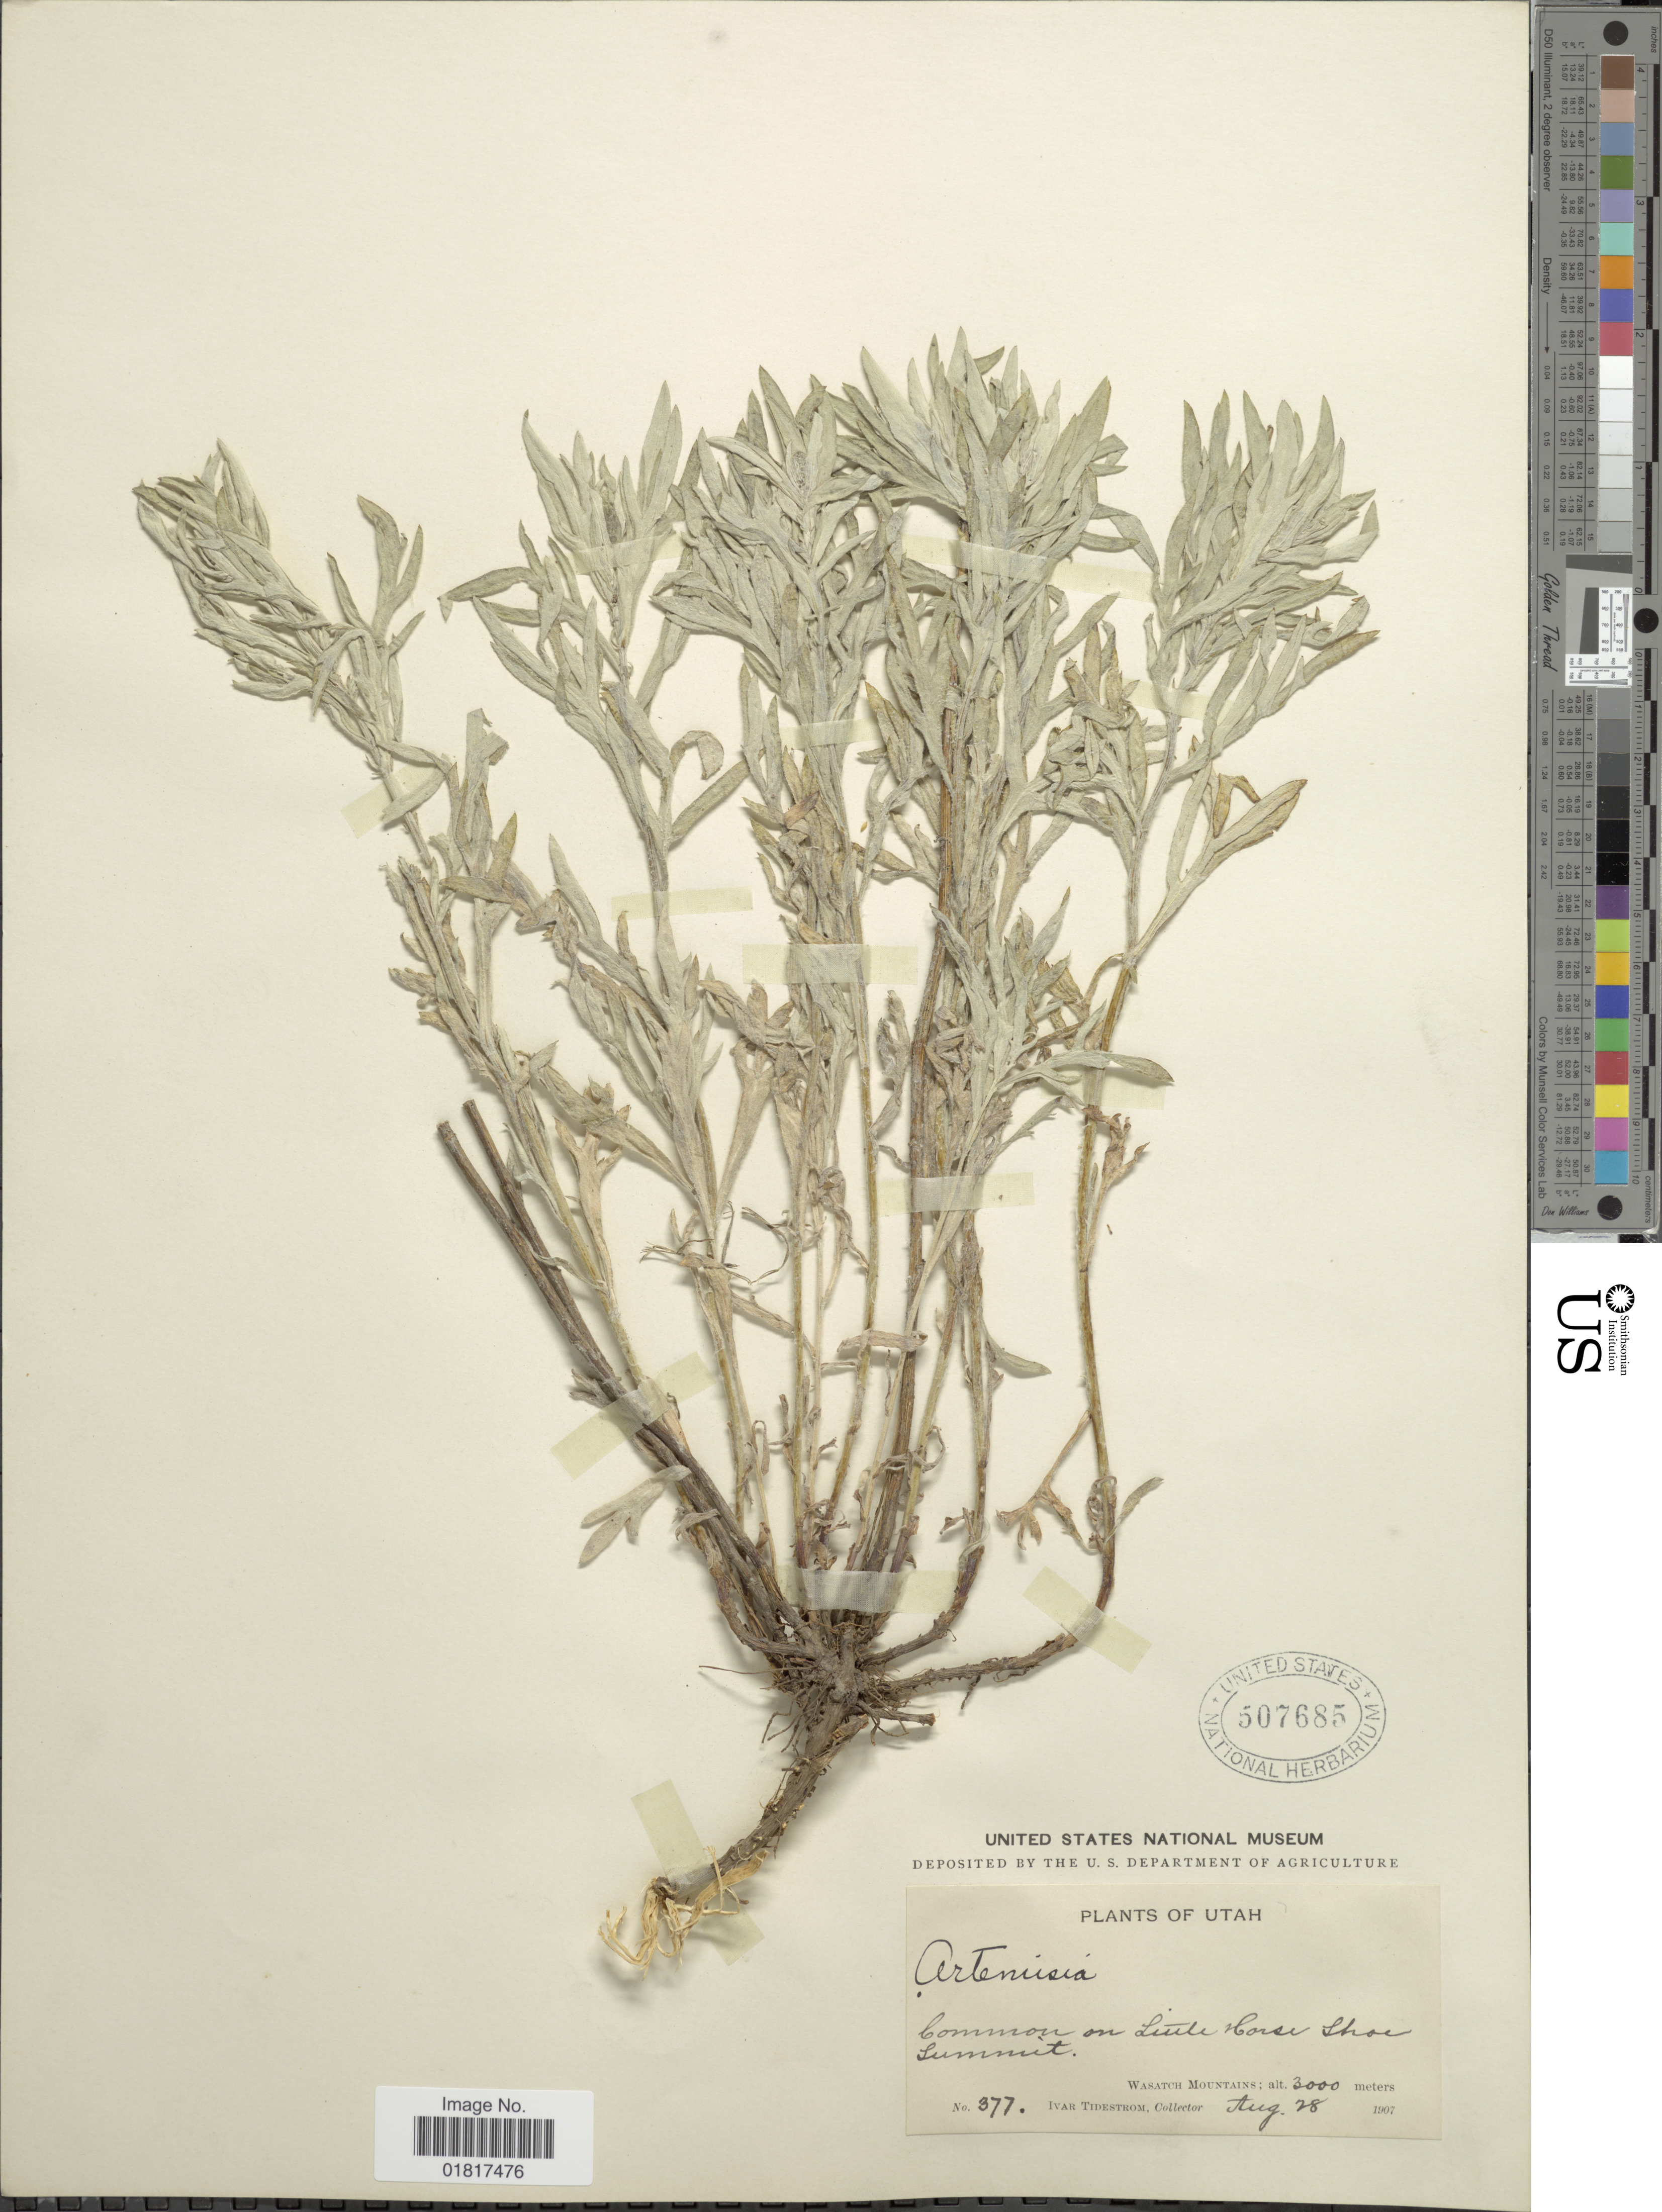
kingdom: Plantae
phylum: Tracheophyta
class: Magnoliopsida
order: Asterales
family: Asteraceae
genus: Artemisia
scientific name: Artemisia sp.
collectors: I. F. Tidestrom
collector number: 377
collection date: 1907-08-28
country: United States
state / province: Utah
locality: Common on Liute Horse Shoe, Summit, Wasatch Mountains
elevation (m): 3000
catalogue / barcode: US 507685